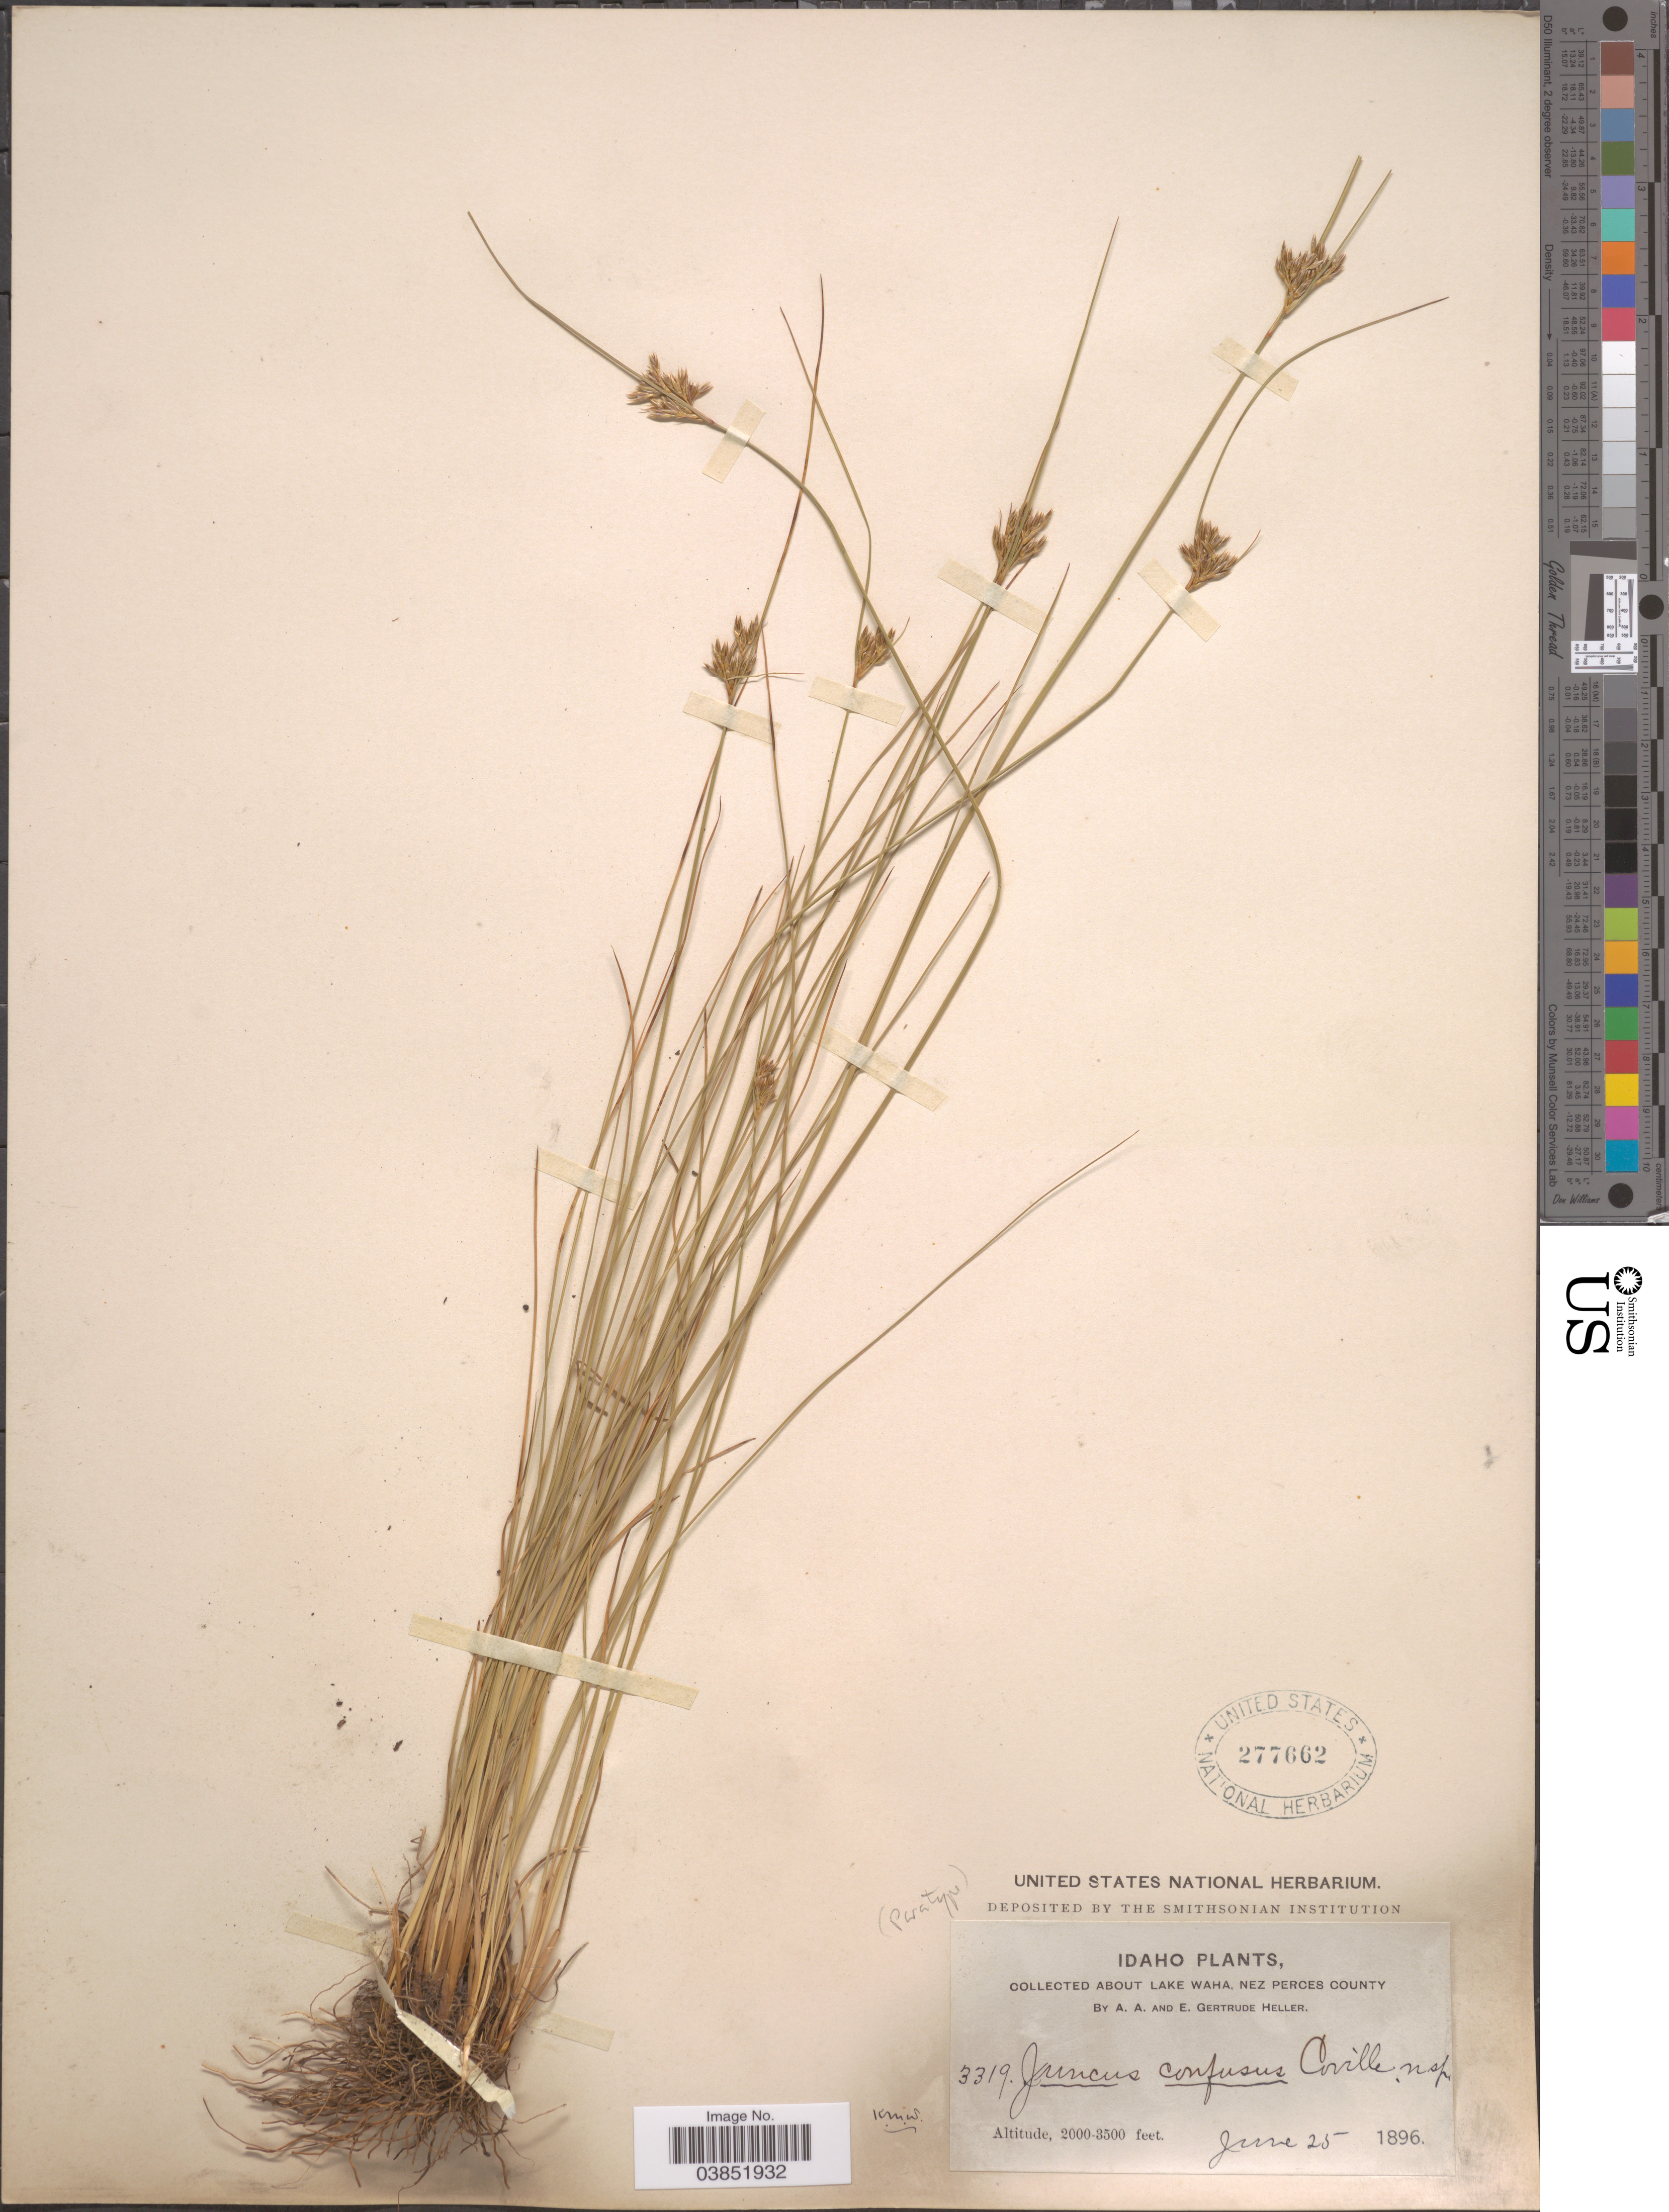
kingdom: Plantae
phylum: Tracheophyta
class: Liliopsida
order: Poales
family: Juncaceae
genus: Juncus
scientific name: Juncus confusus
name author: Coville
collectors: A. A. Heller & E. G. Heller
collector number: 3319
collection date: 1896-06-25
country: United States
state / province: Idaho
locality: About Lake Waha, Nez Perces County.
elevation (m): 610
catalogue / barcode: US 277662